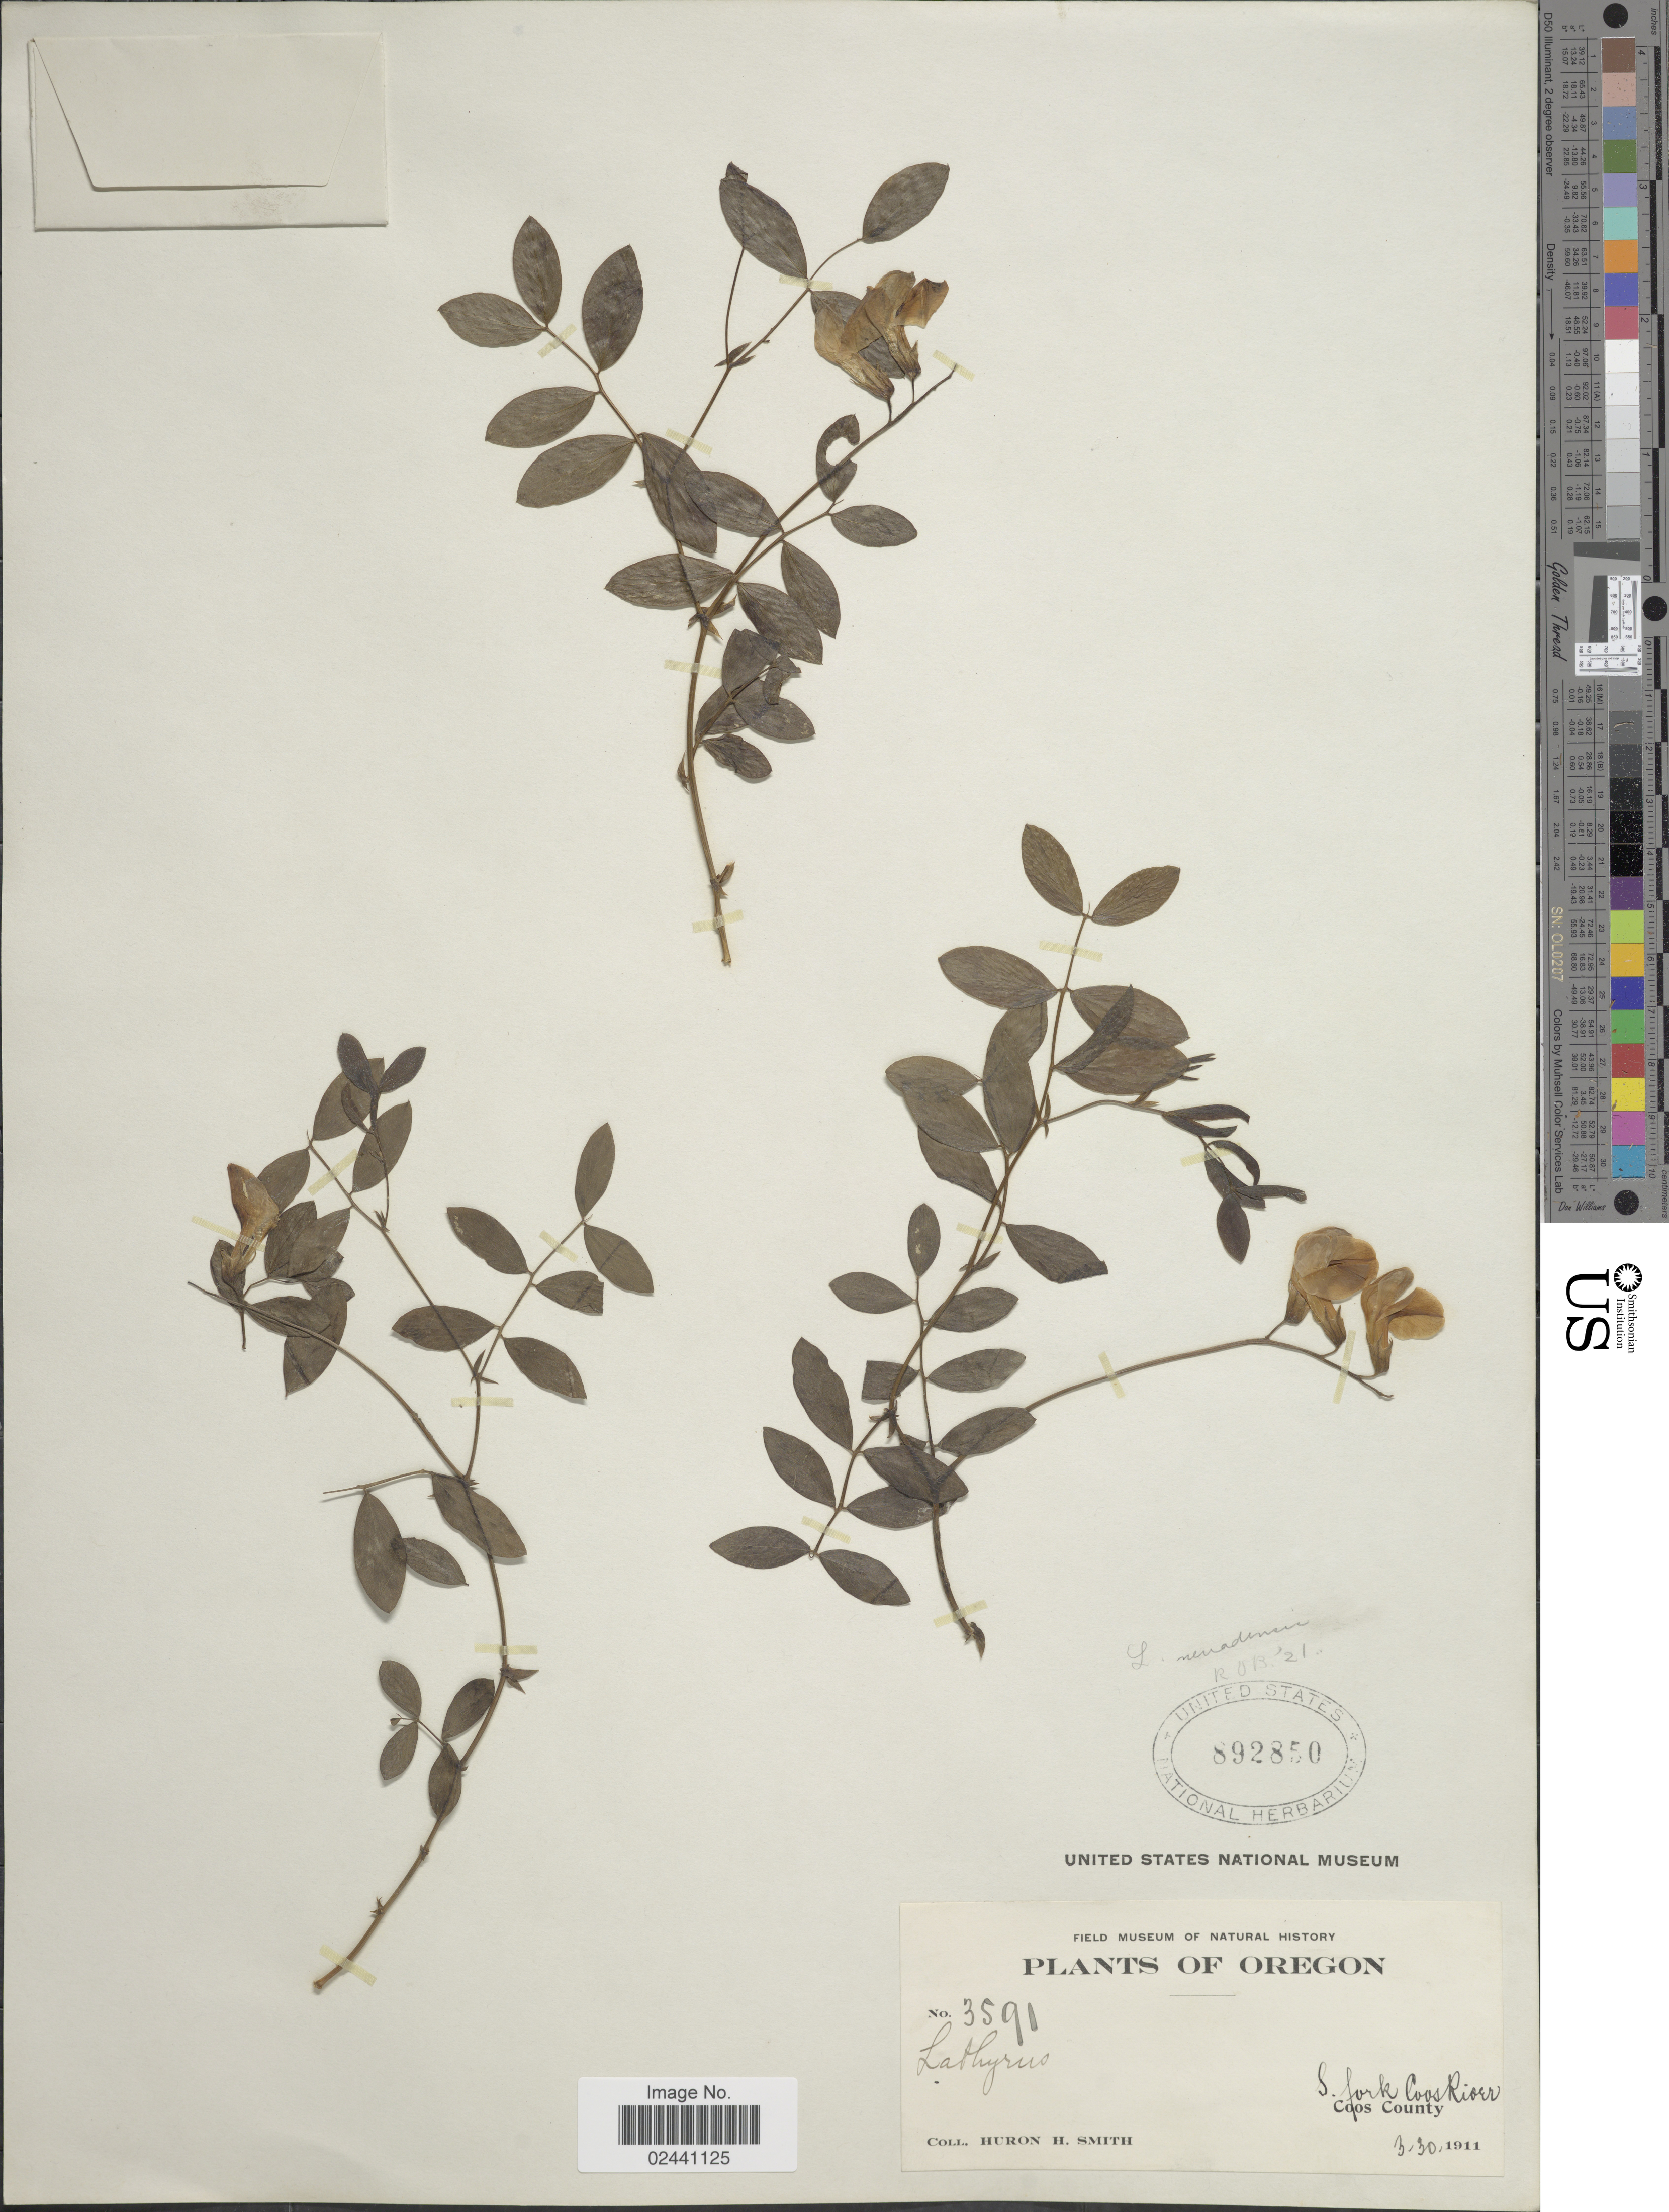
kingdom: Plantae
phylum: Tracheophyta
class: Magnoliopsida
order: Fabales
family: Fabaceae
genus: Lathyrus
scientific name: Lathyrus nevadensis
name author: S. Watson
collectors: Huron H. Smith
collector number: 3591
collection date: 1911-03-30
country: United States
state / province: Oregon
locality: S. Fork Coos River Coos County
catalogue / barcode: US 892850